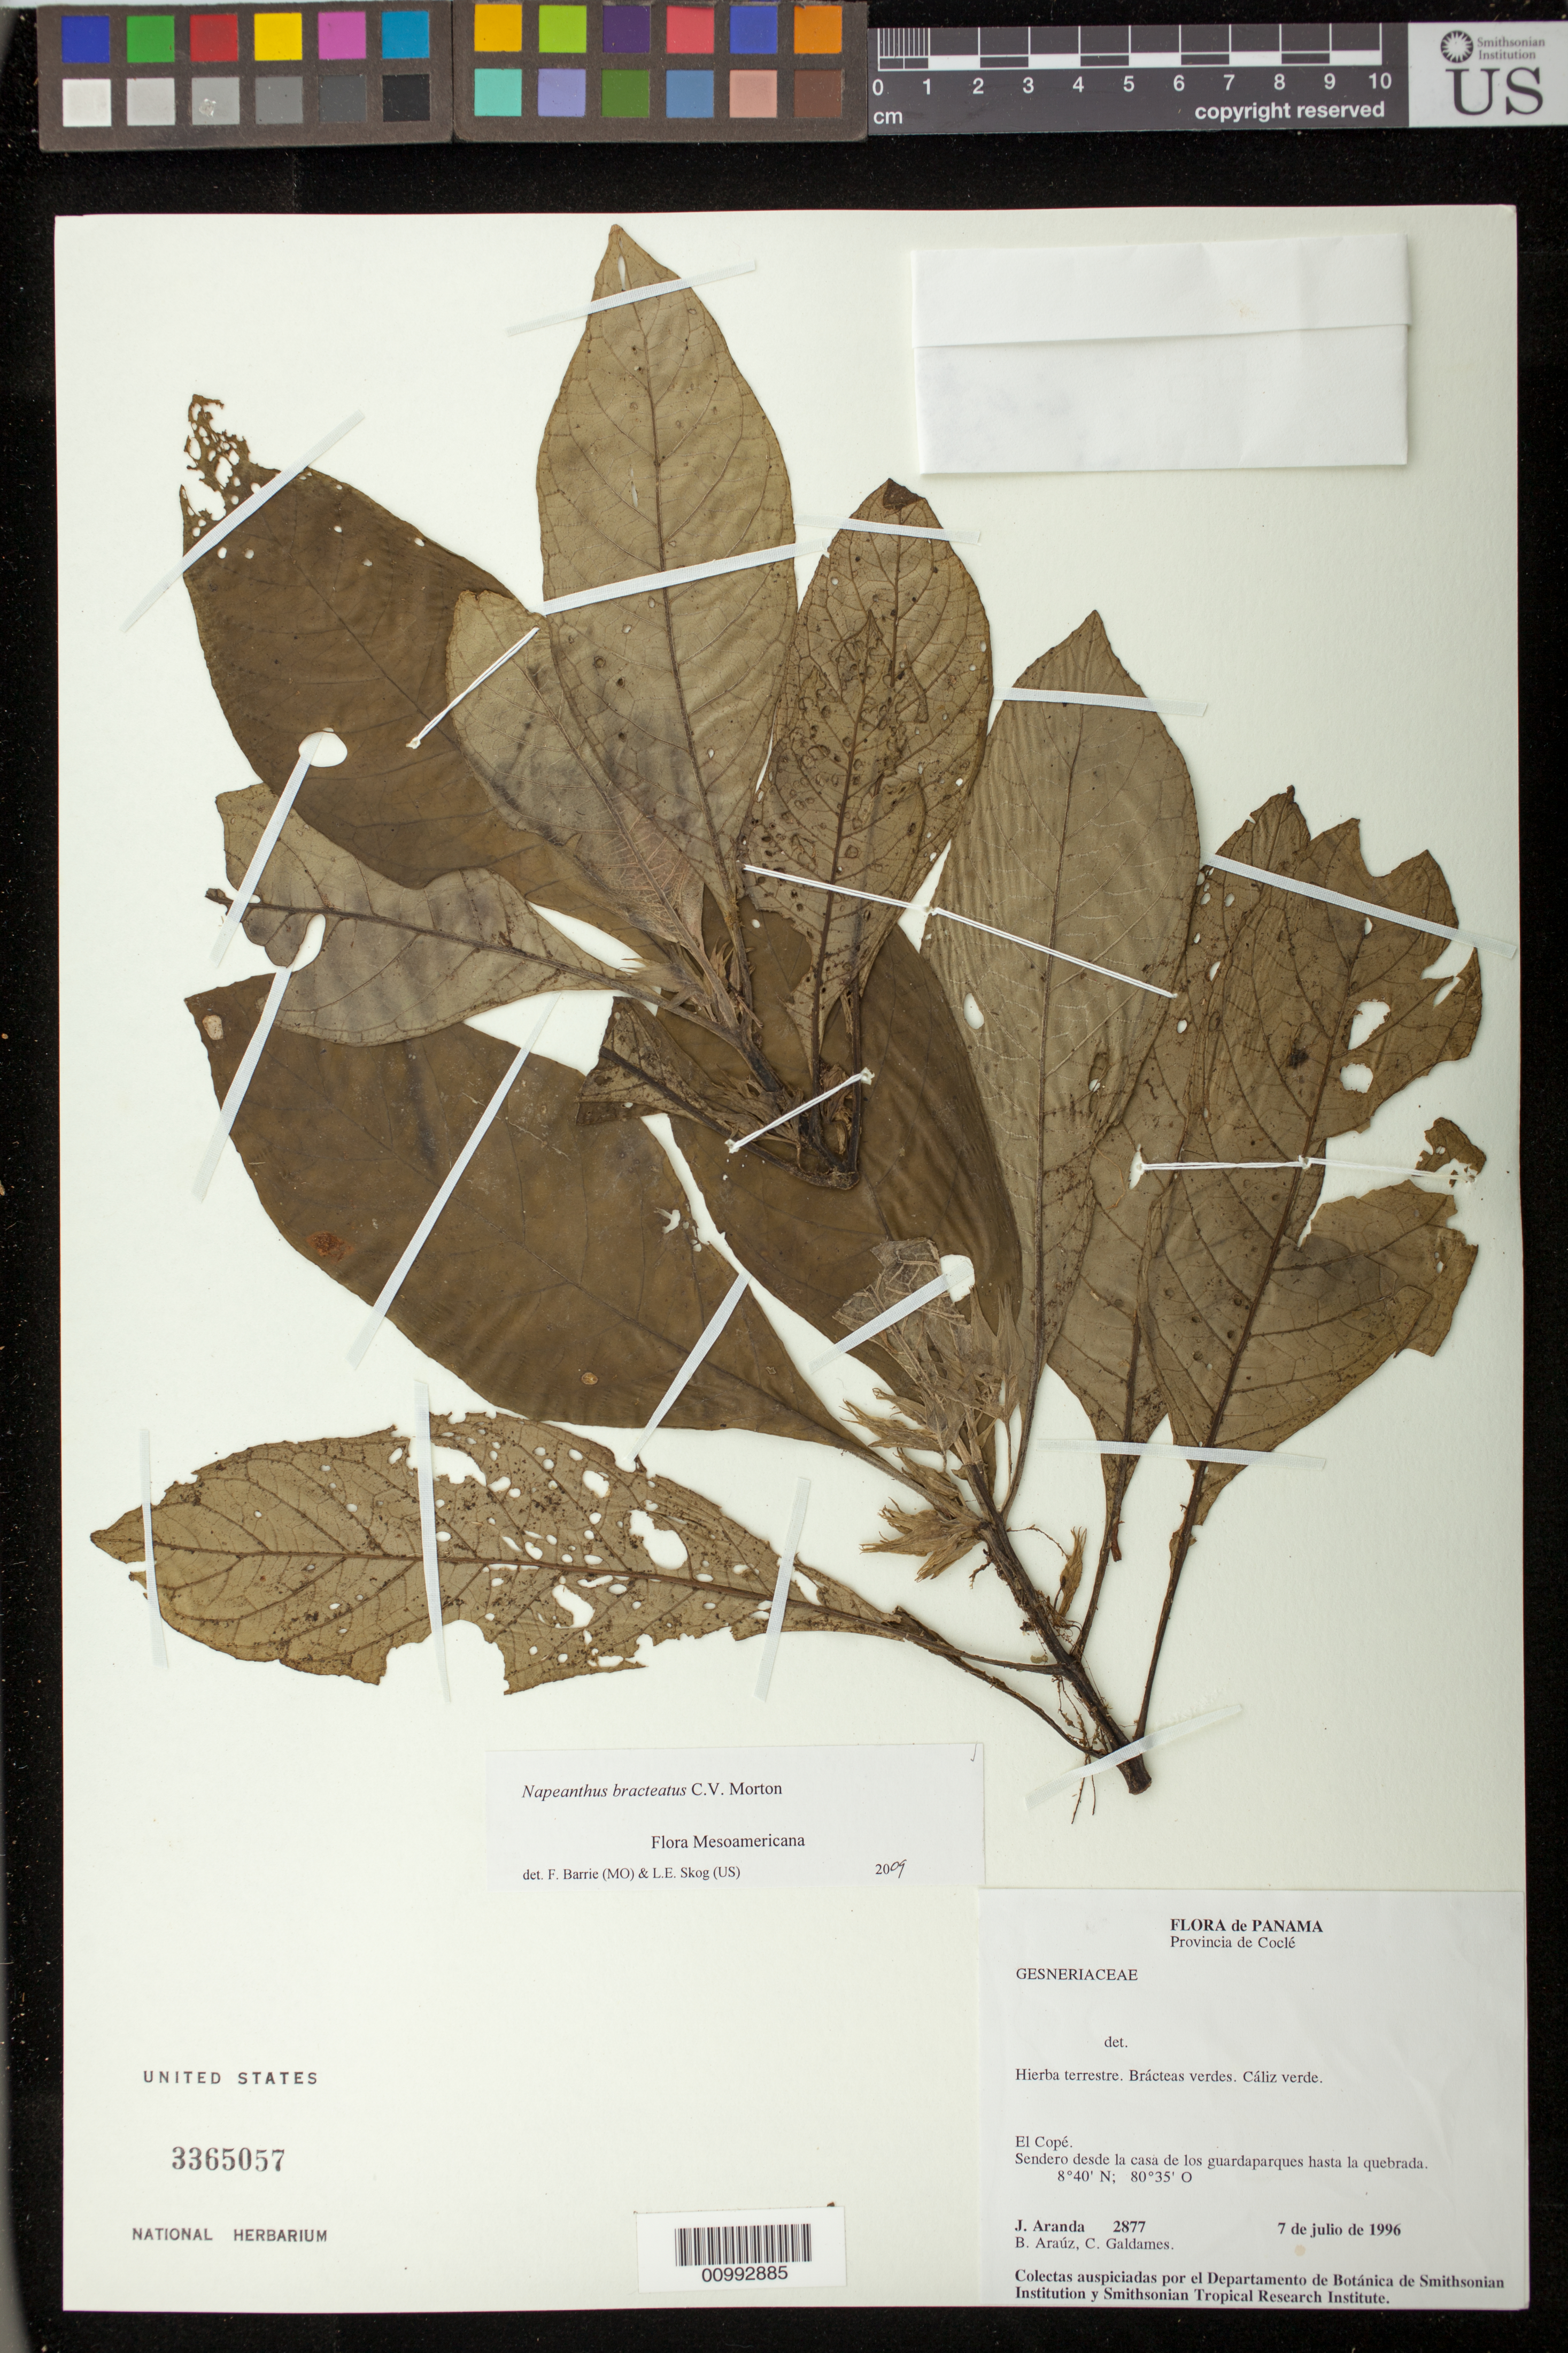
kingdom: Plantae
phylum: Tracheophyta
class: Magnoliopsida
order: Lamiales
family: Gesneriaceae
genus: Napeanthus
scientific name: Napeanthus bracteatus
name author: C.V. Morton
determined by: Barrie, F. R.; Skog, Laurence E.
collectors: J. Aranda, B. Araúz & C. Galdames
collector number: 2877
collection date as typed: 07 Jul 1996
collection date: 1996-07-07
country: Panama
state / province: Coclé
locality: El Copé; sendero desde la casa de los guaraparques hasta la quebrada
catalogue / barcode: US 3365057